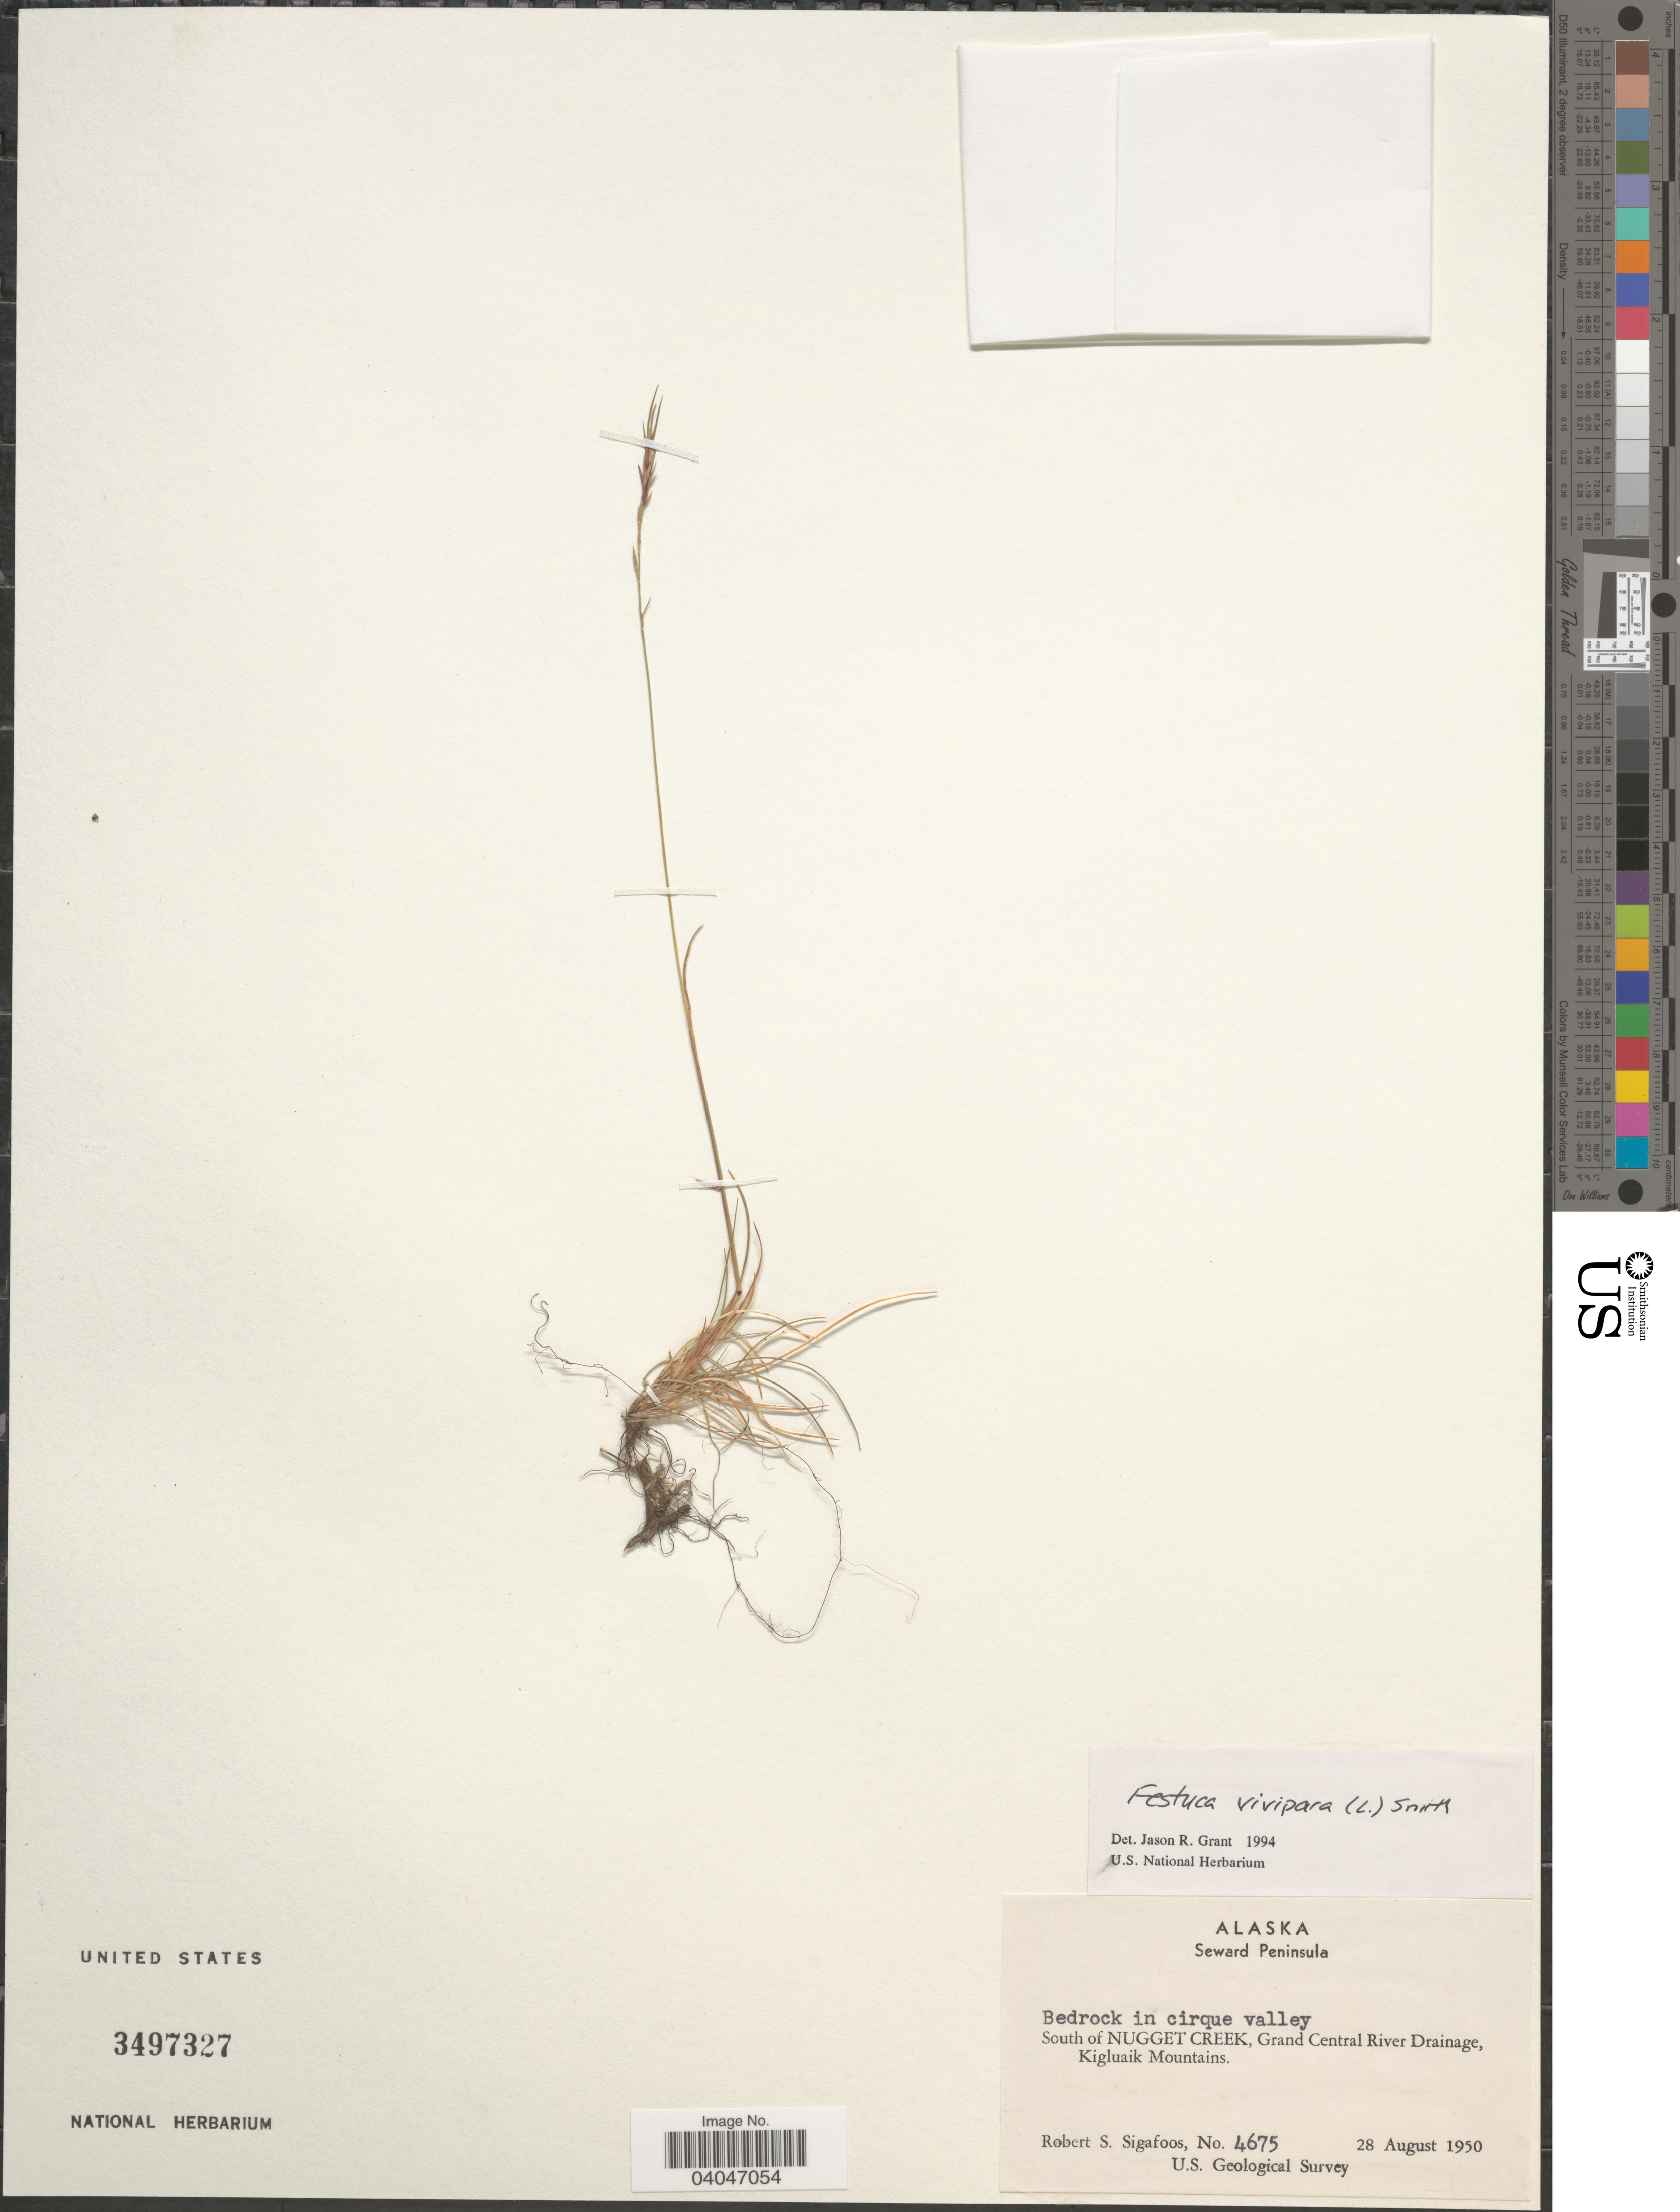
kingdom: Plantae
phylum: Tracheophyta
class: Liliopsida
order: Poales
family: Poaceae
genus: Festuca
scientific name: Festuca vivipara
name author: (L.) Sm.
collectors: R. Sigafoos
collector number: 4675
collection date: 1950-08-28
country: United States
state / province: Alaska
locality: Seward Peninsula. Bedrock in cirque valley. South of Nugget Creek, Grand Central River Drainage, Kigluaik Mountains.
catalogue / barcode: US 3497327